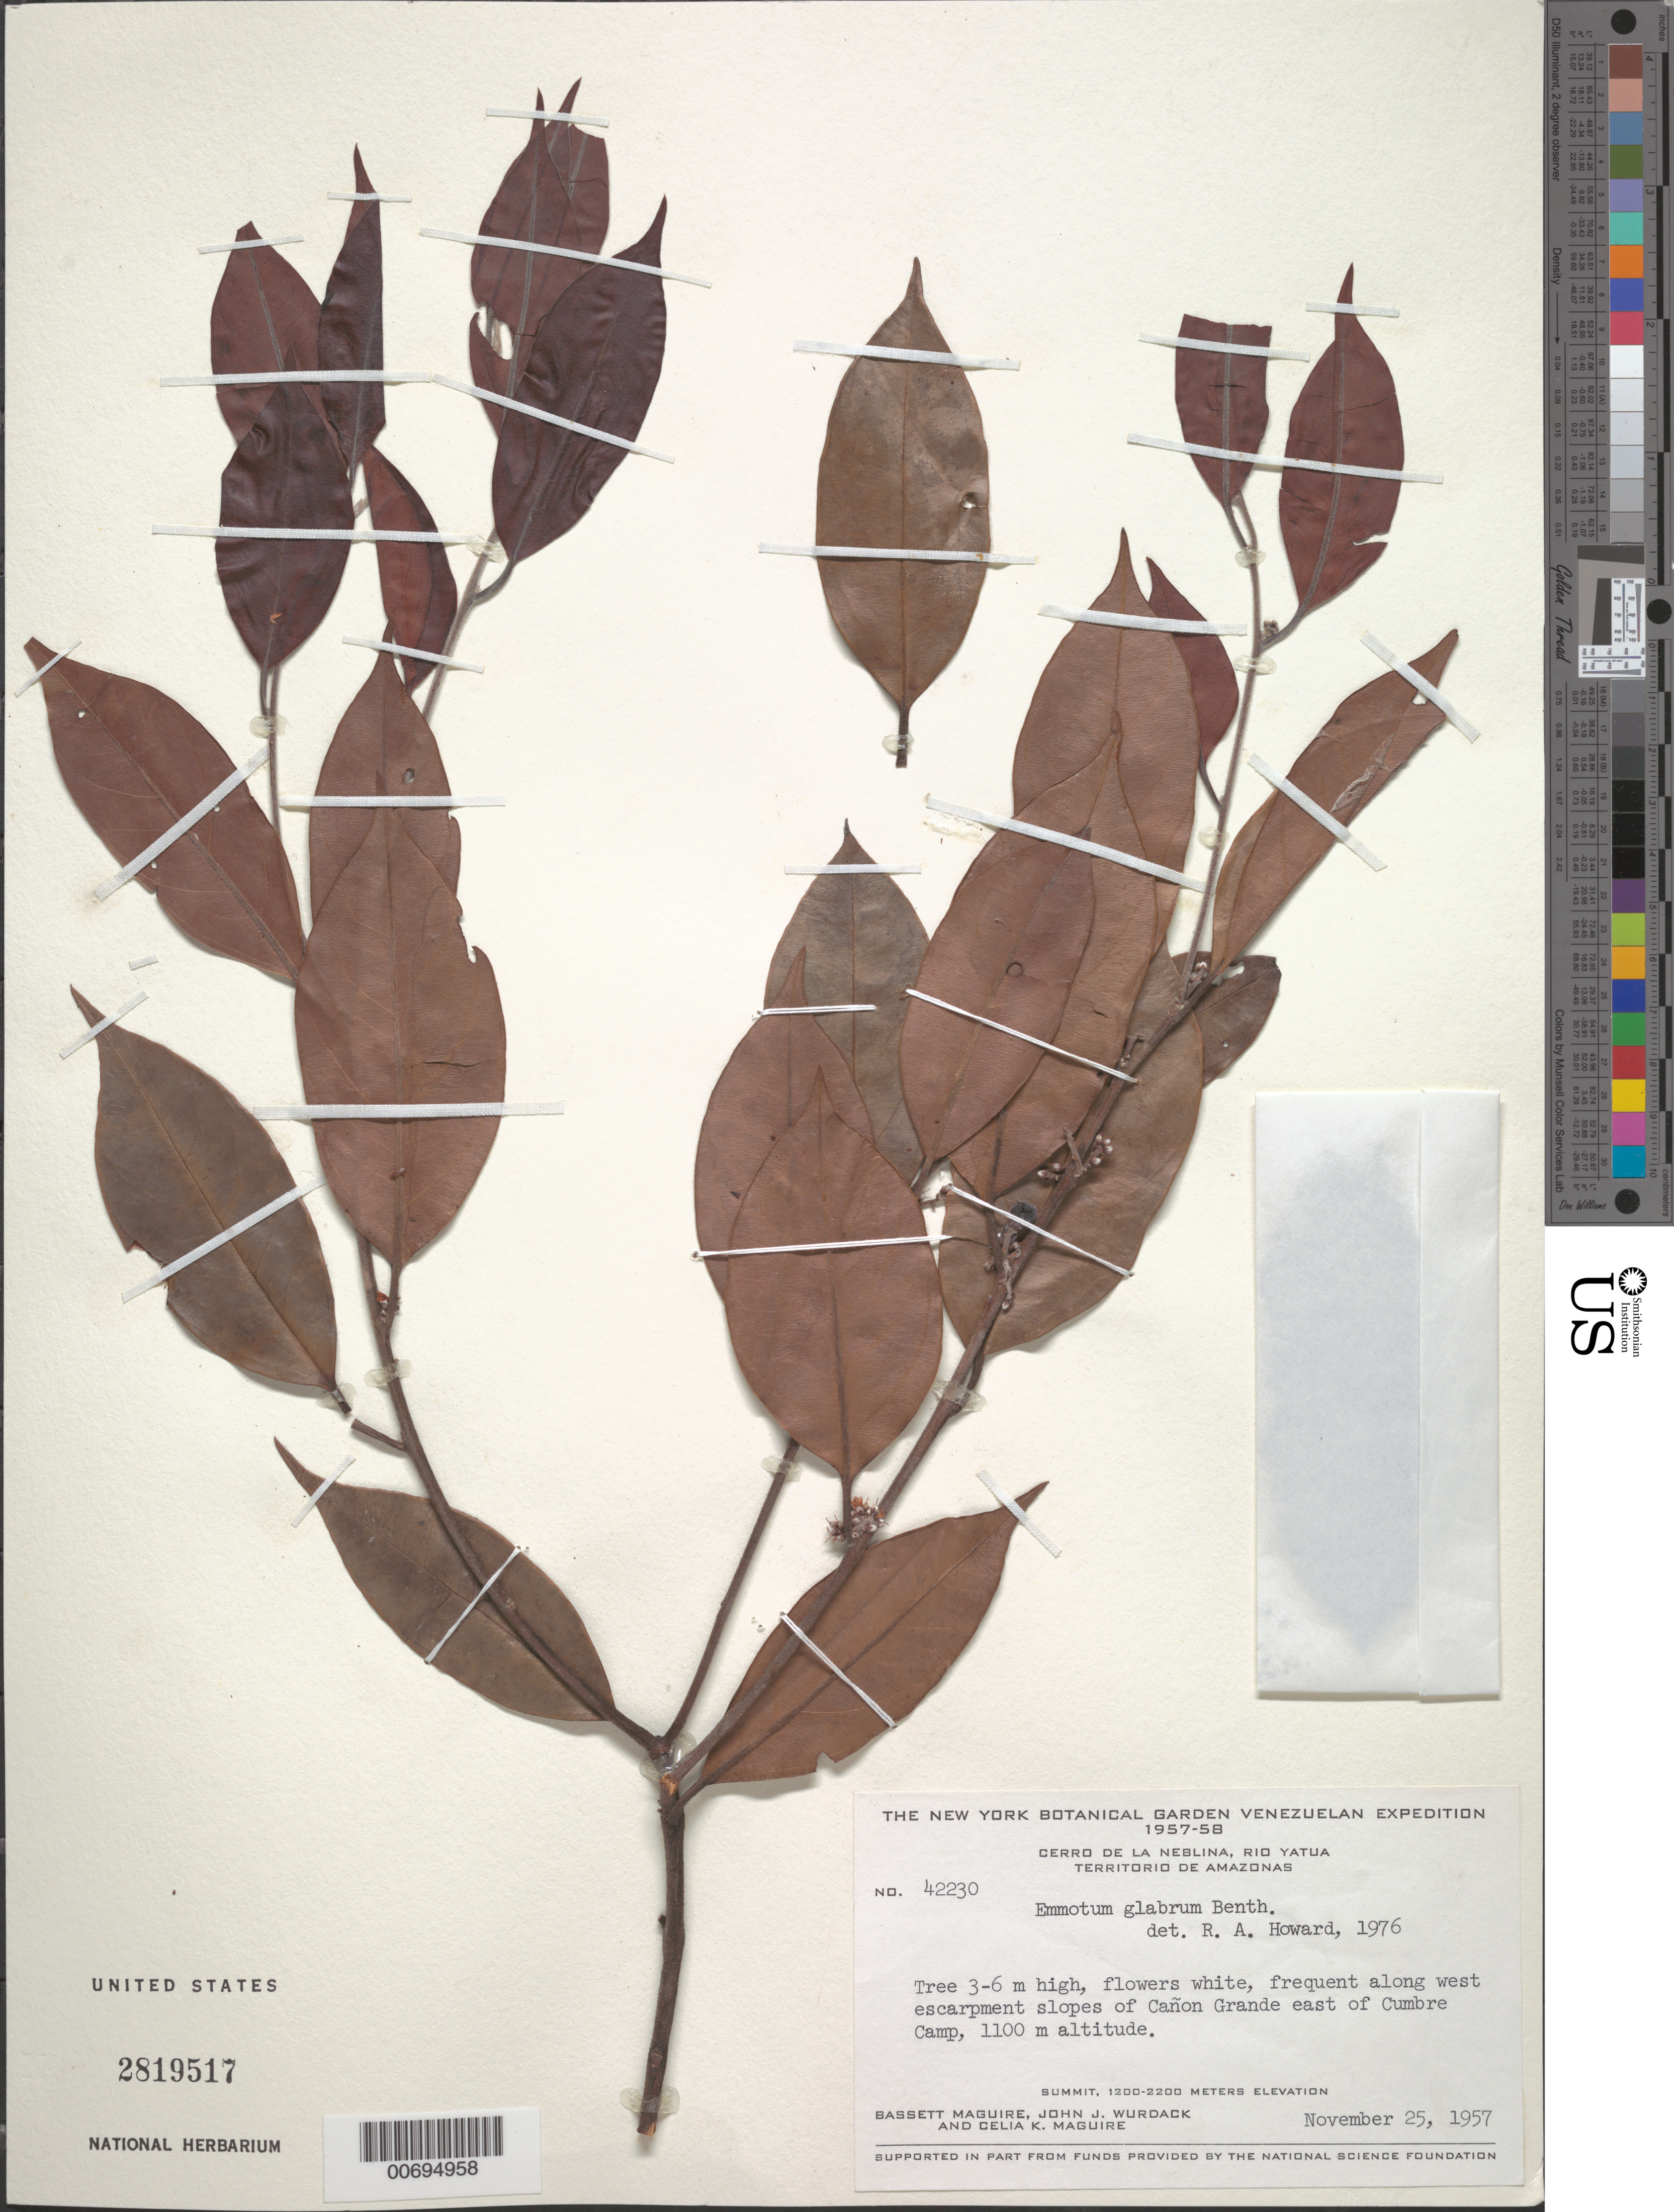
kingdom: Plantae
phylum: Tracheophyta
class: Magnoliopsida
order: Metteniusales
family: Metteniusaceae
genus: Emmotum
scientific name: Emmotum glabrum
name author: Benth. ex Miers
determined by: Howard, R. A.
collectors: B. Maguire, J. J. Wurdack & C. K. Maguire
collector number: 42230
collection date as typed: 25-Nov-57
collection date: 1957-11-25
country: Venezuela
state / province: Amazonas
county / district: Río Negro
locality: Cerro de la Neblina, Río Yatua, along Cañon Grande, E of Cumbre Camp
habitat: West escarpment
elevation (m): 1100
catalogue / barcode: US 2819517